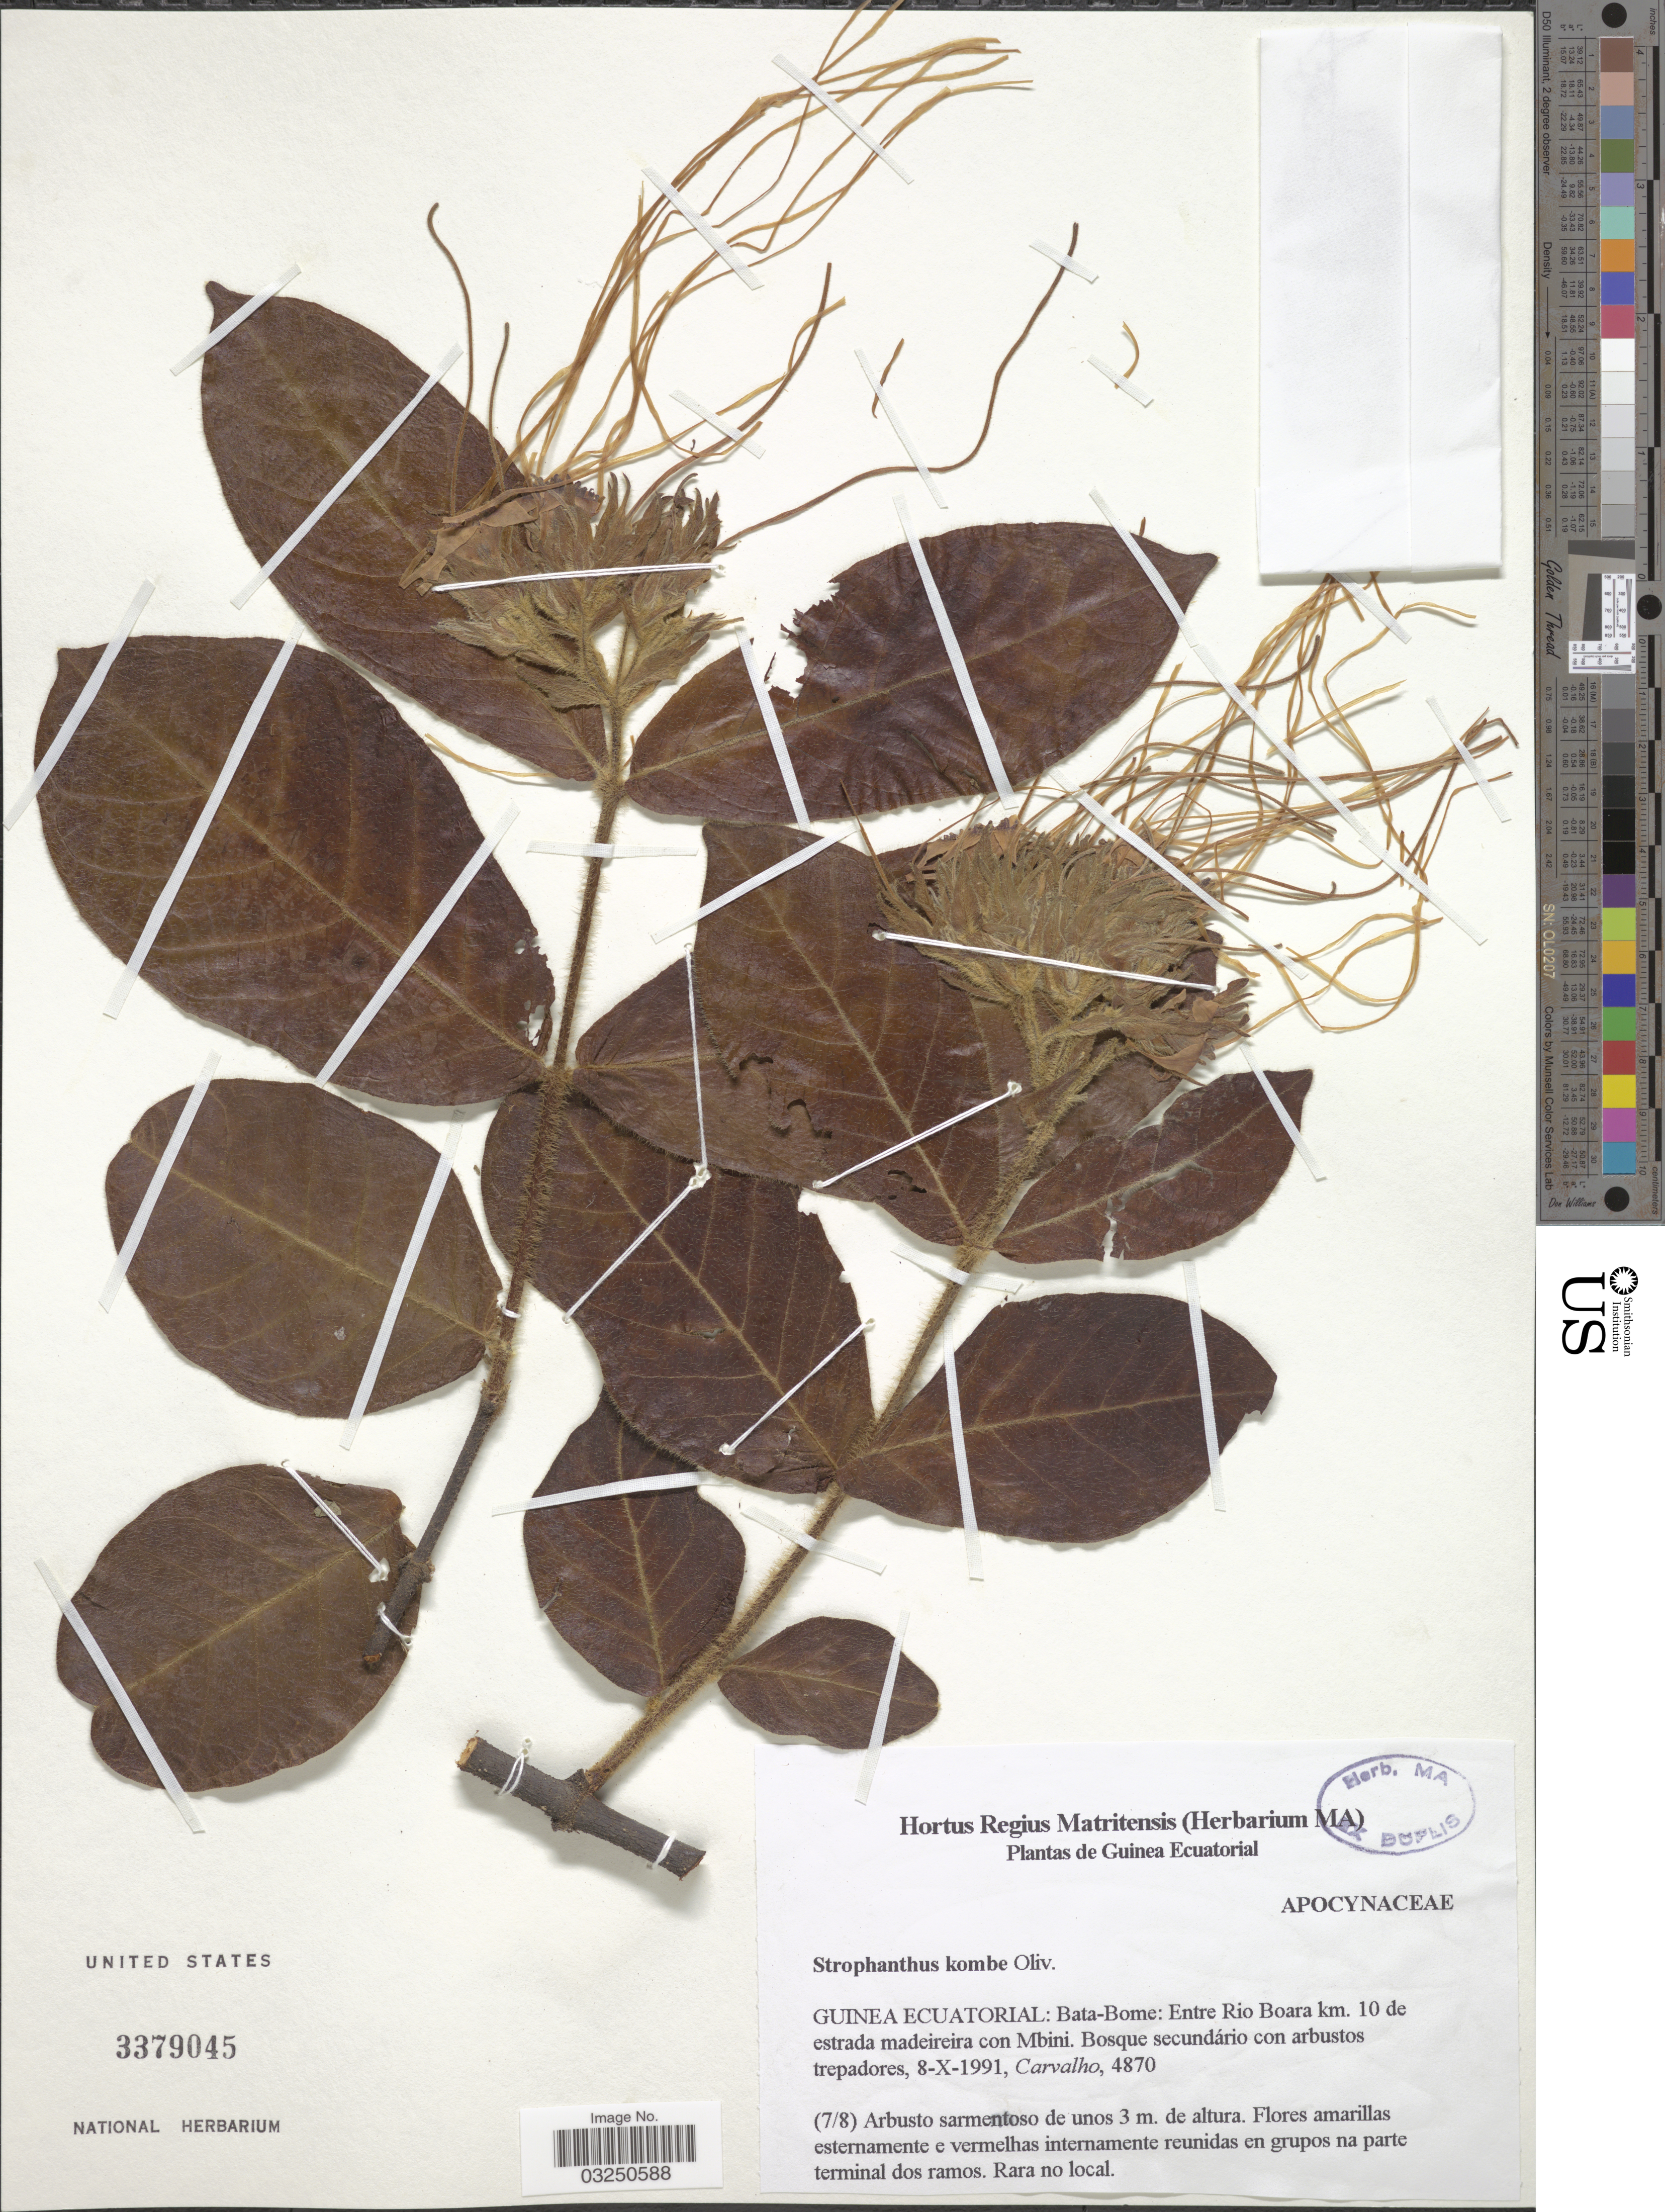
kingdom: Plantae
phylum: Tracheophyta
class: Magnoliopsida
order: Gentianales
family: Apocynaceae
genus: Strophanthus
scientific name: Strophanthus kombe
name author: Oliv.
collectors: Carvalho, --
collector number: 4870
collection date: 1991-10-08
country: Equatorial Guinea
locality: Guinea Ecuatorial: Bata-Bome: Entre Rio Boara km. 10 de estrada madeireira con Mbini.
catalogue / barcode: US 3379045